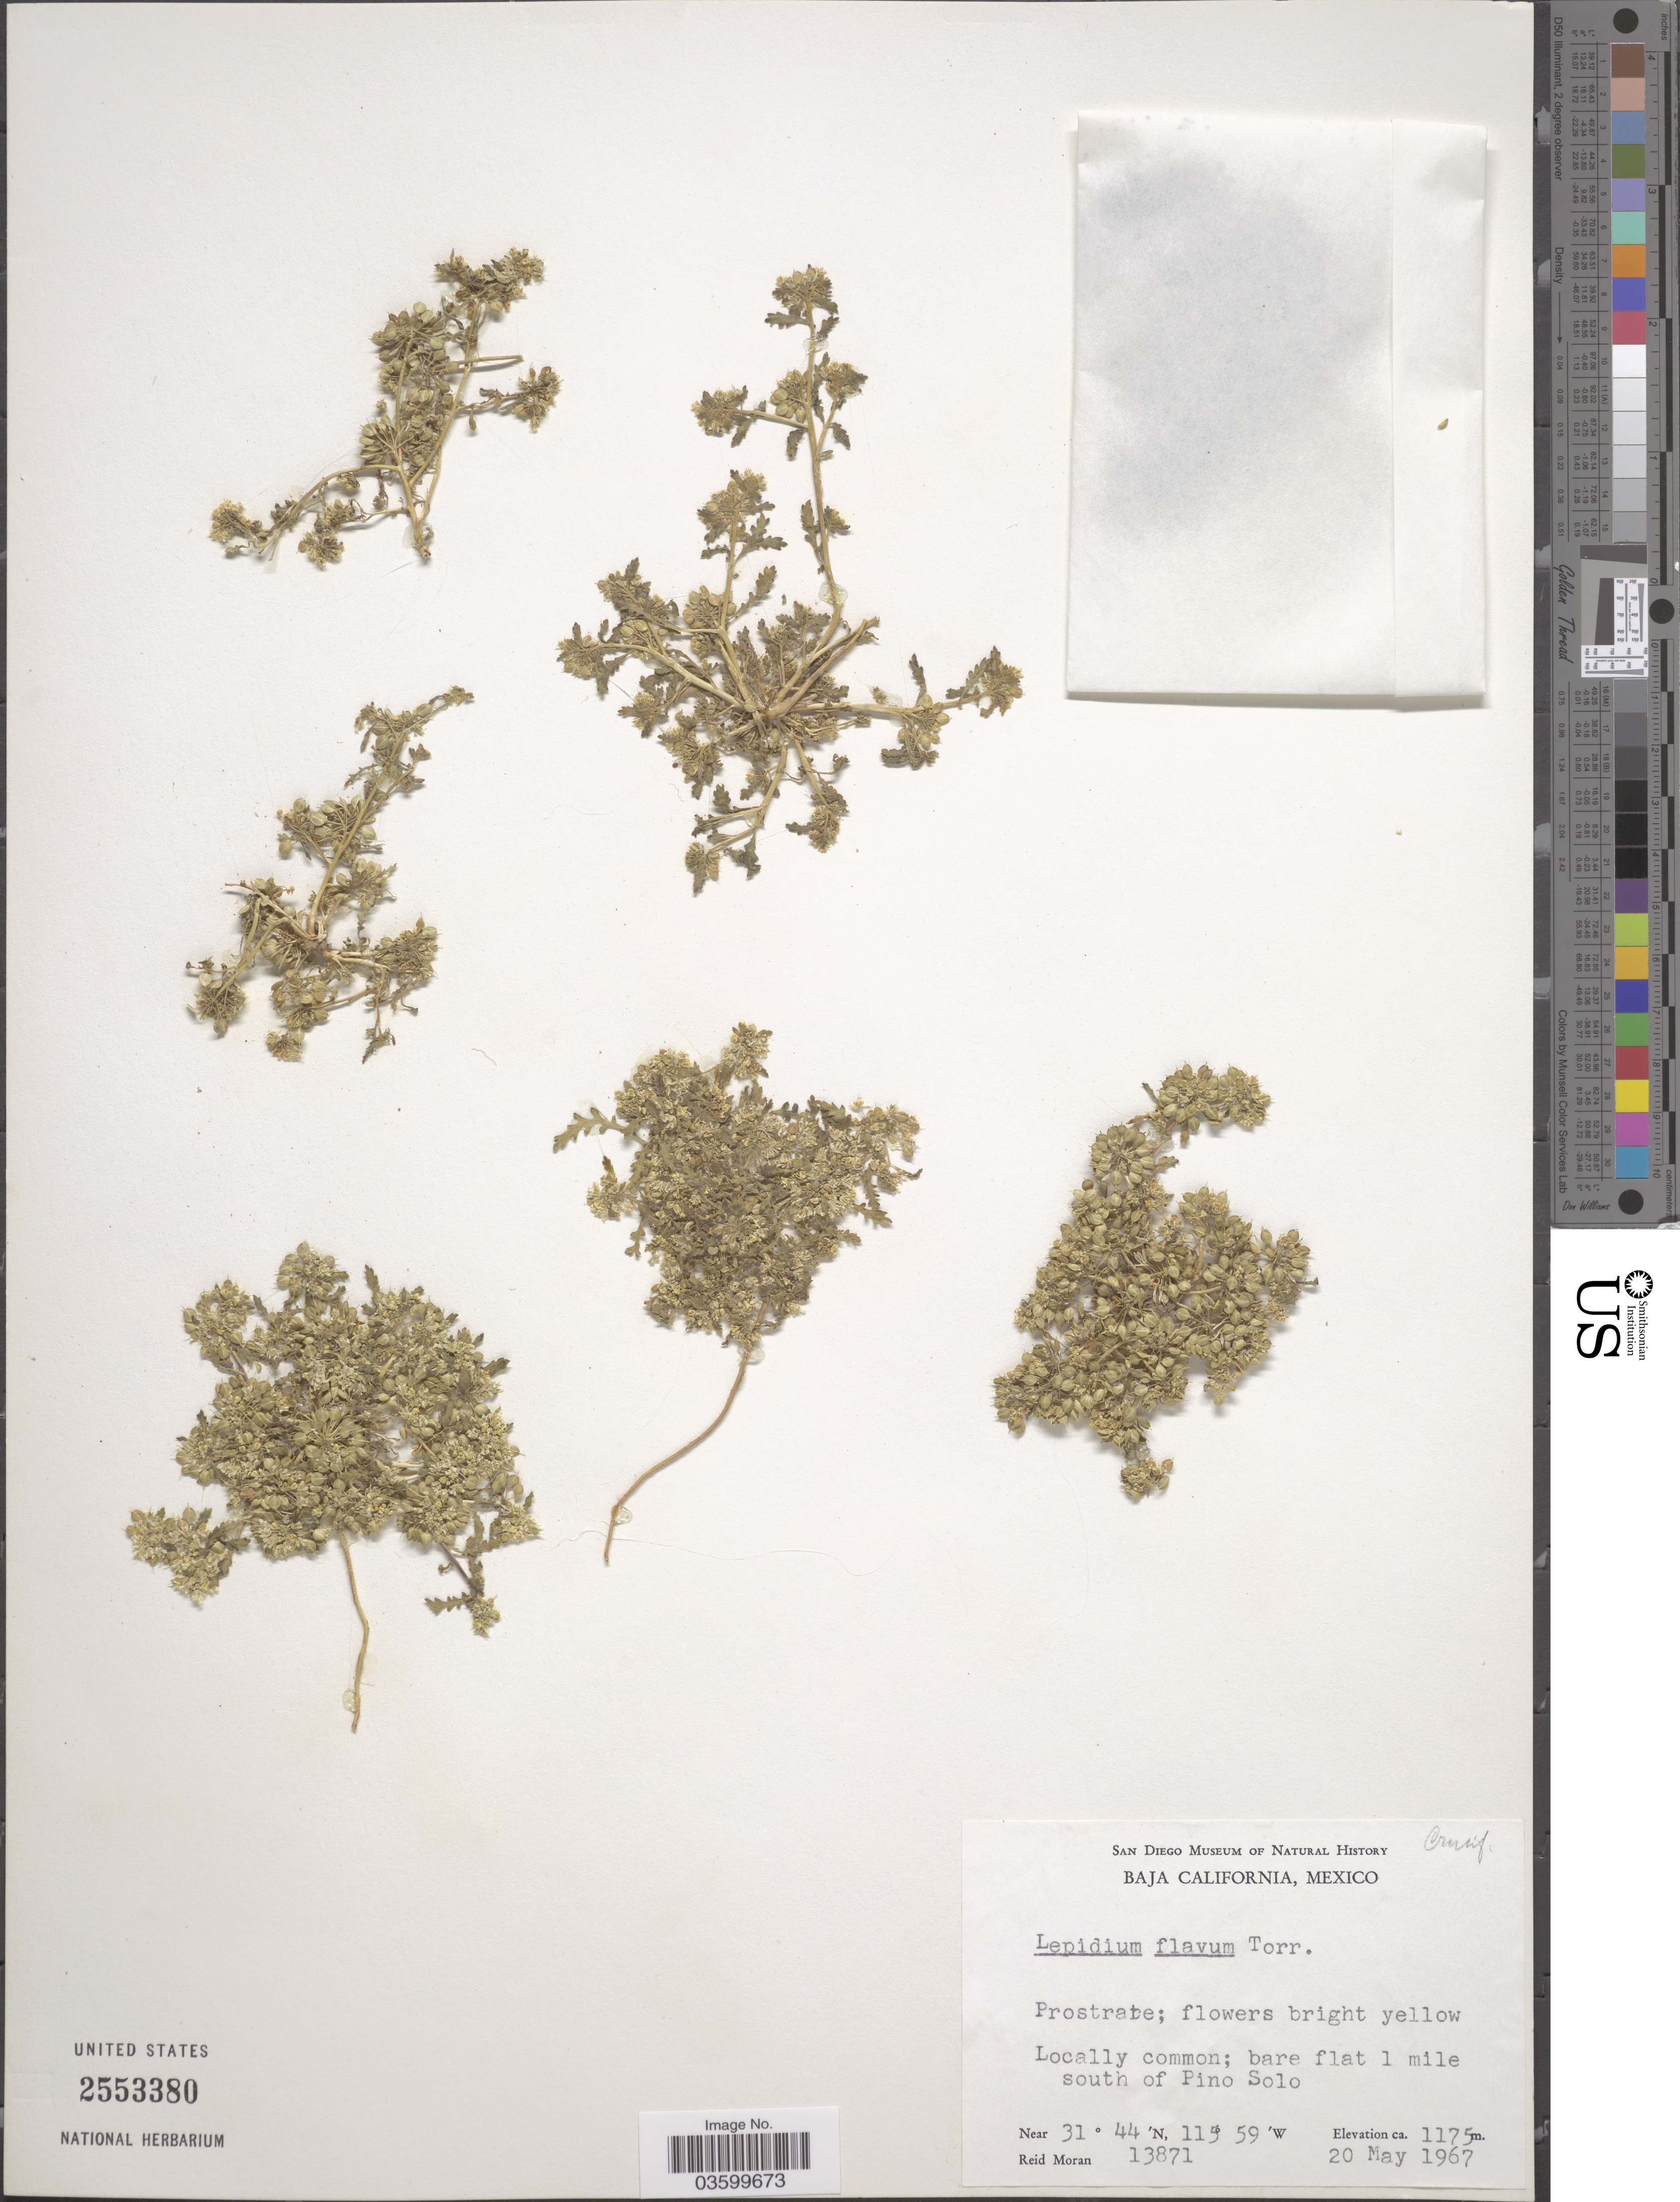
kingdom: Plantae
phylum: Tracheophyta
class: Magnoliopsida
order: Brassicales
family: Brassicaceae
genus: Lepidium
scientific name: Lepidium flavum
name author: Torr.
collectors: R. Moran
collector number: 13871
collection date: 1967-05-20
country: Mexico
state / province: Baja California Norte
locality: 1 mile south of Pino Solo.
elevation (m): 1175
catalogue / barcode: US 2553380